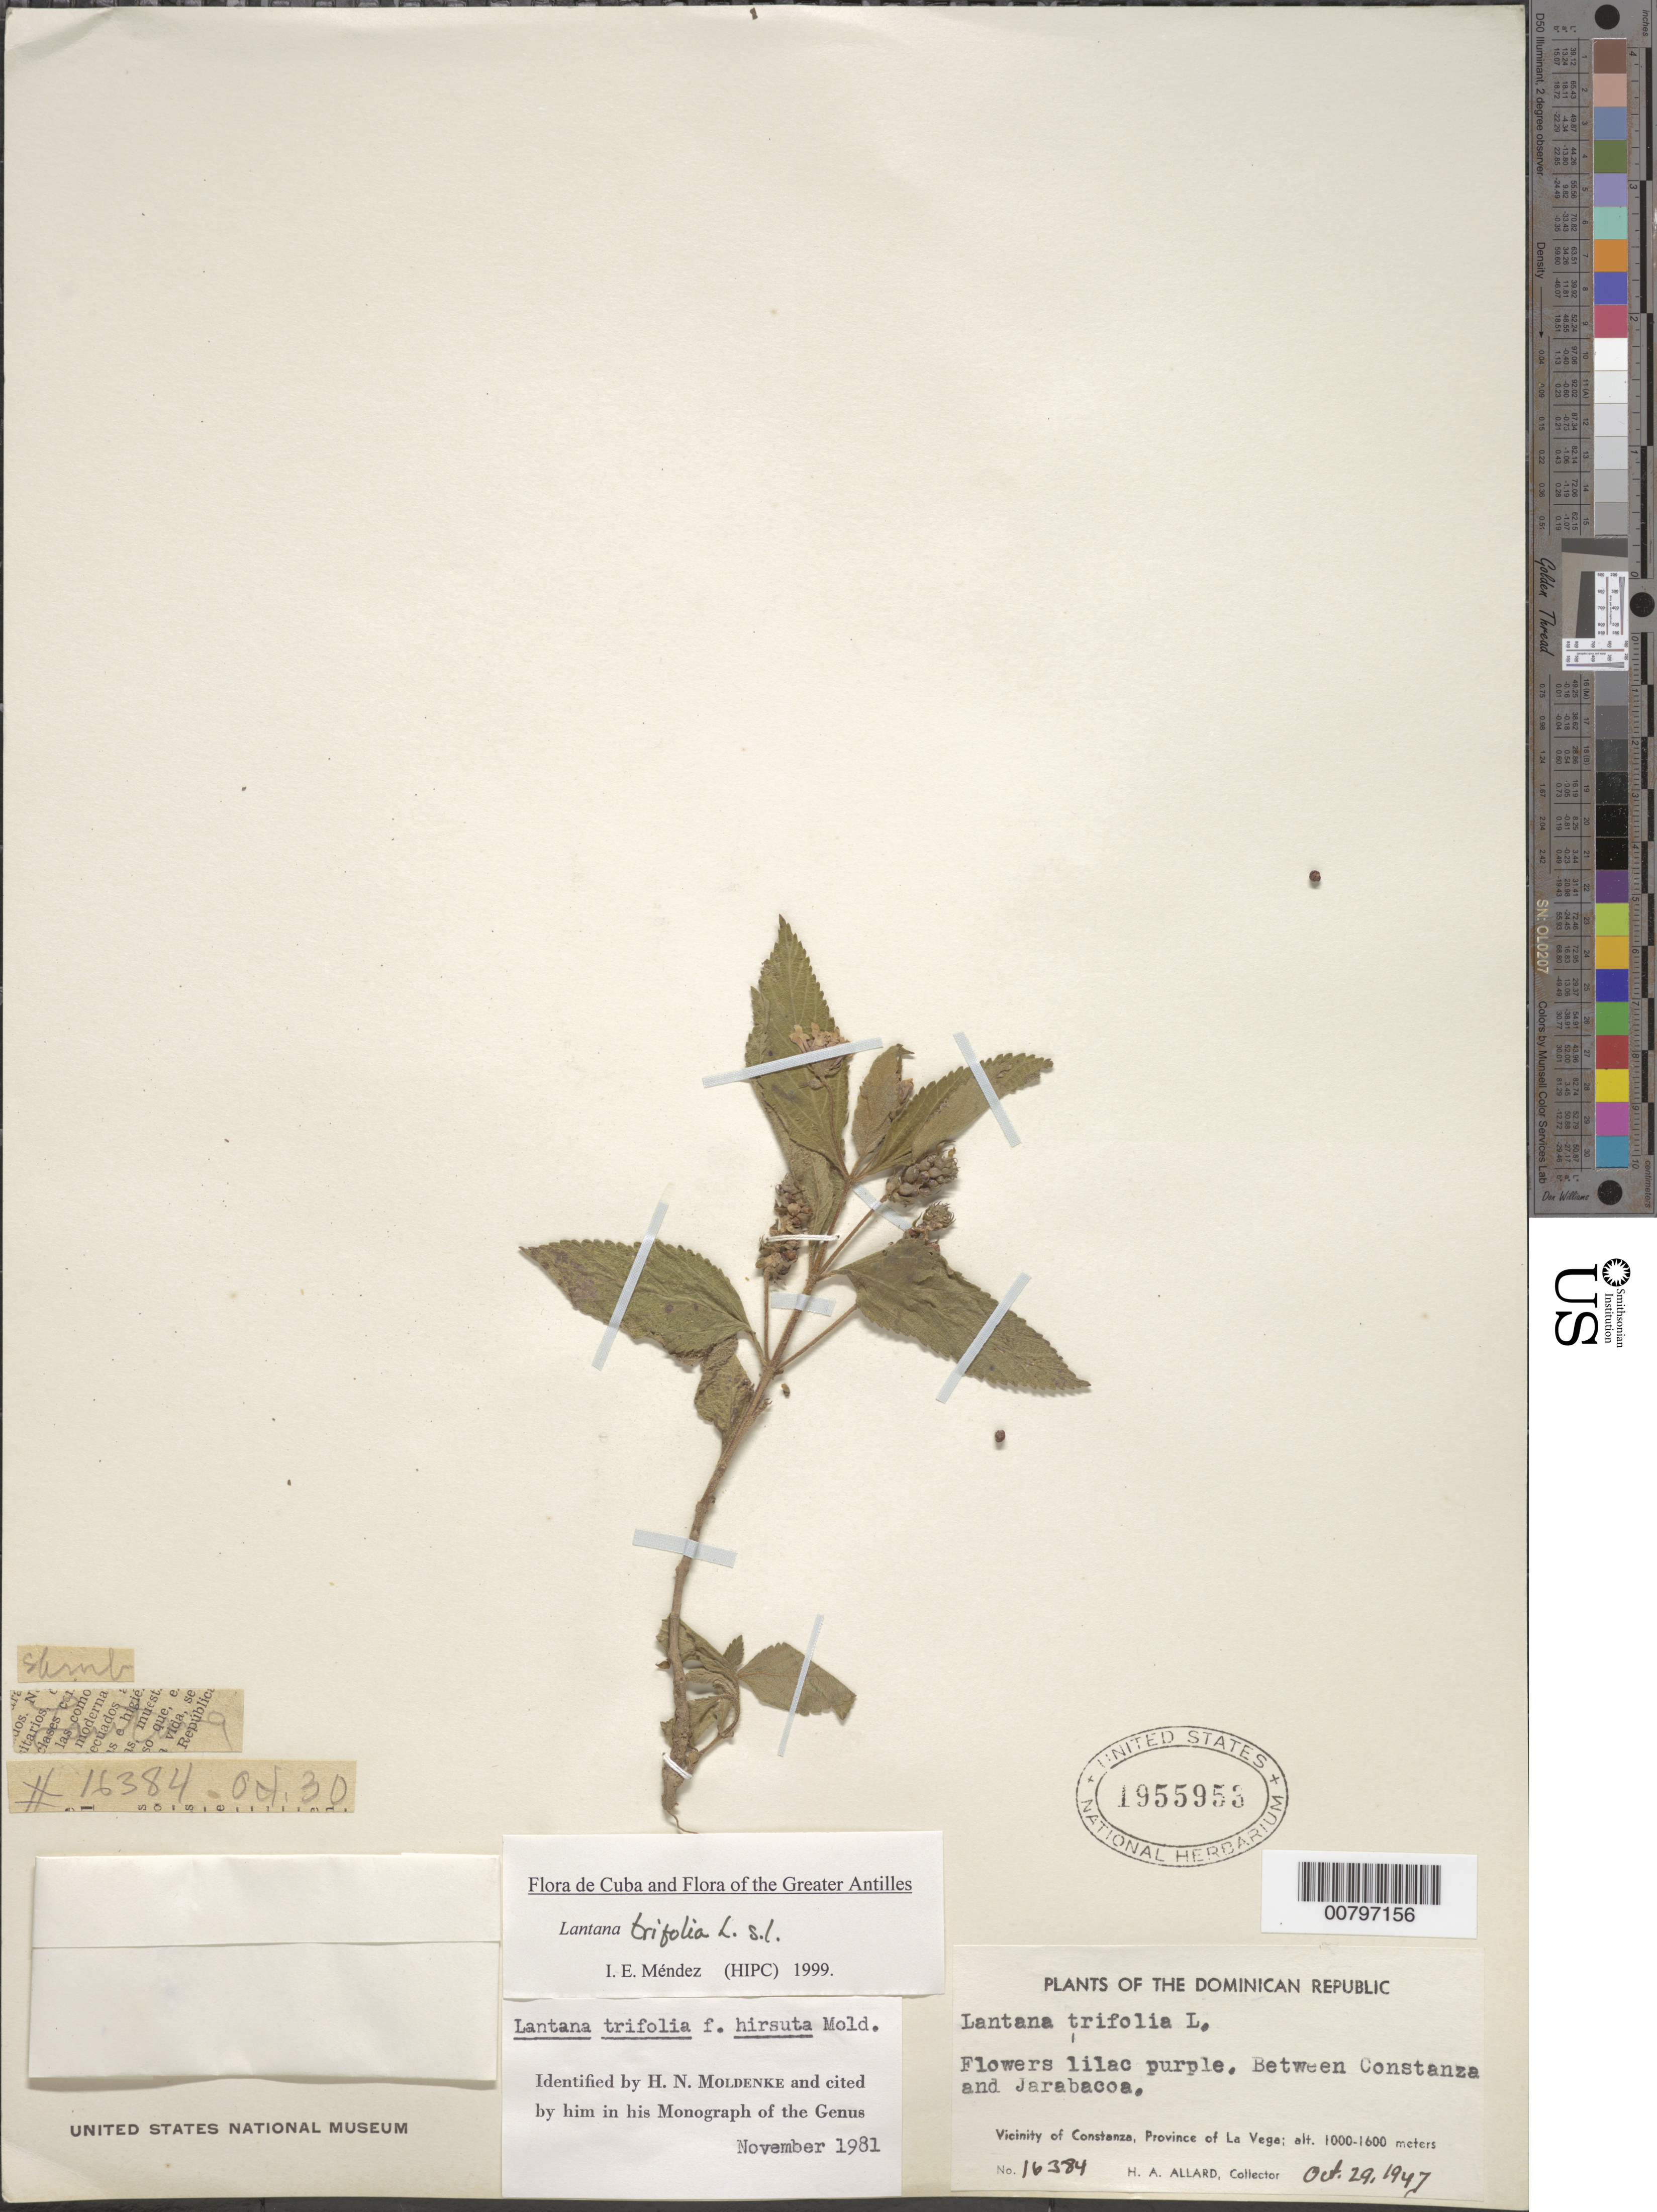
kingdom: Plantae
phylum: Tracheophyta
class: Magnoliopsida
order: Lamiales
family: Verbenaceae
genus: Lantana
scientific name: Lantana trifolia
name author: L.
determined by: Méndez, Isidro E., (HIPC)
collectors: H. A. Allard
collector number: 16384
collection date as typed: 29 Oct 1947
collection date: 1947-10-29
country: Dominican Republic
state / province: La Vega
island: Hispaniola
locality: Between Costanza and Jarabacoa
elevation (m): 1000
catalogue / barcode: US 1955953